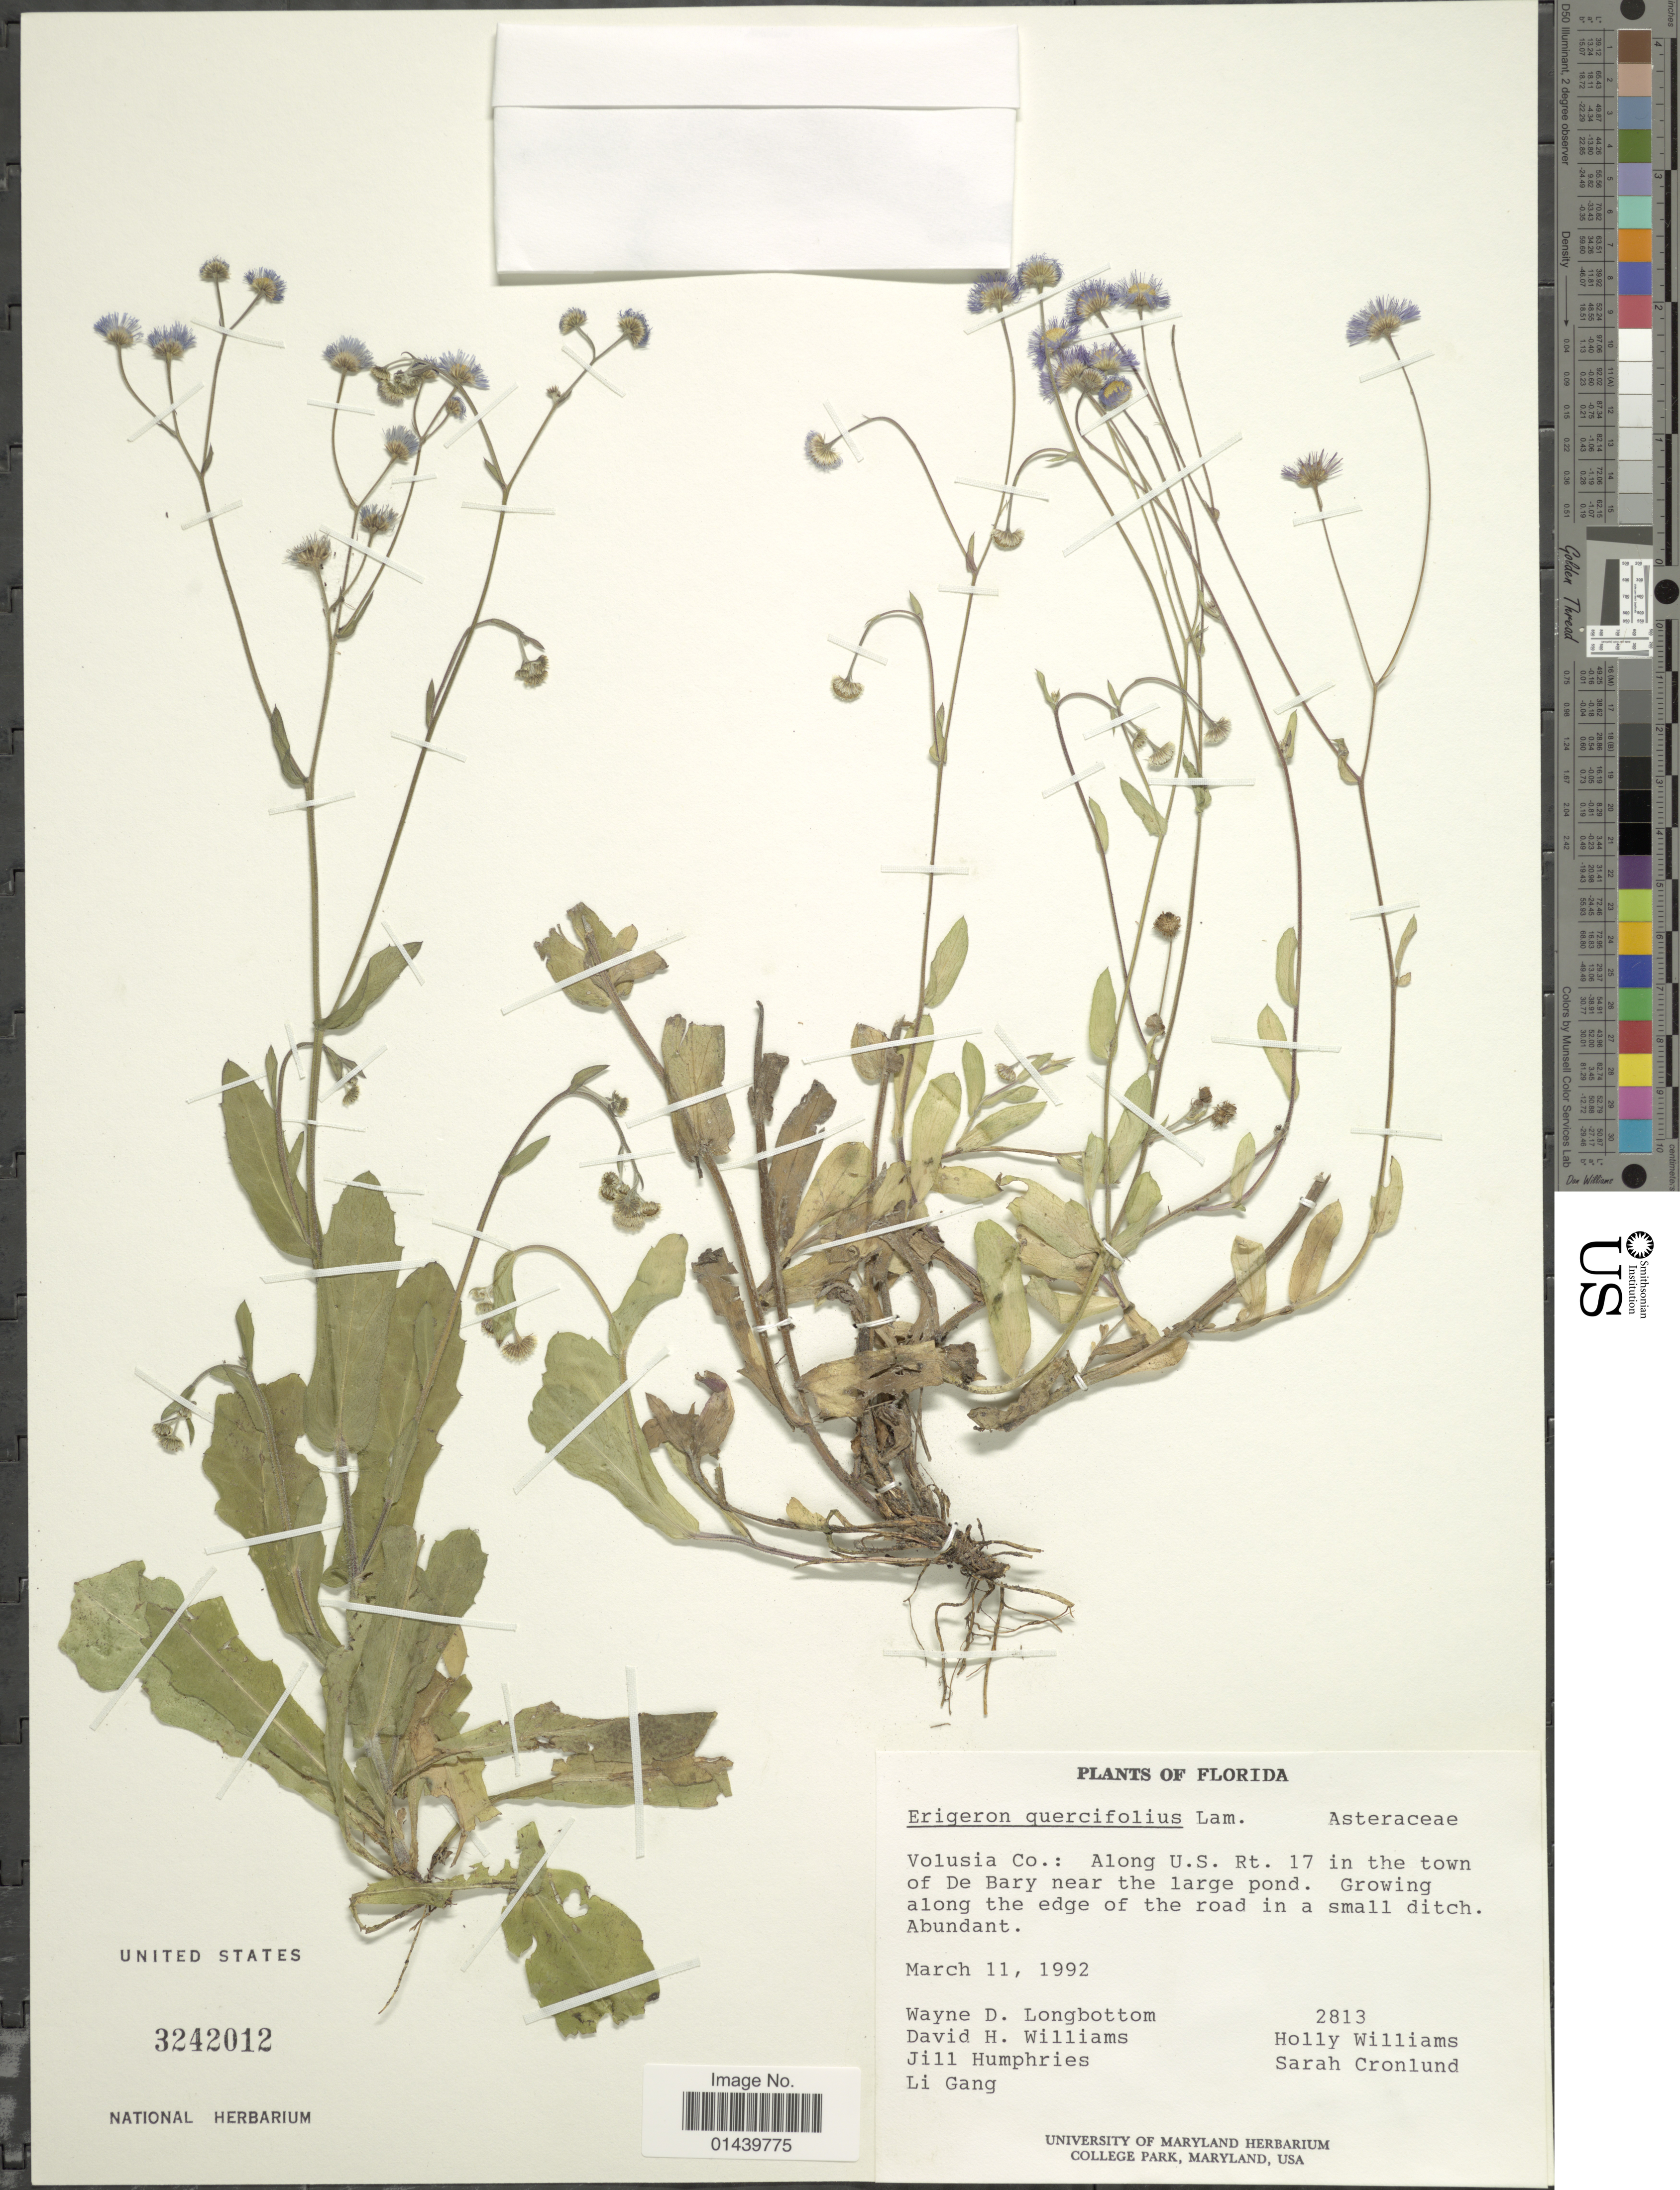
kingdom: Plantae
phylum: Tracheophyta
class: Magnoliopsida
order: Asterales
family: Asteraceae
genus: Erigeron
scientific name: Erigeron quercifolius Lam.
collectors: W. D. Longbottom, D. H. Williams, J. Humphries, Li Gang & et al.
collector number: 2813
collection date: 1992-03-11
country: United States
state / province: Florida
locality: Volusia Co.: Along U.S. Rt. 17 in the town of De Bary near the large pond. Growing along the edge of the road in a small ditch.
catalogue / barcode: US 3242012